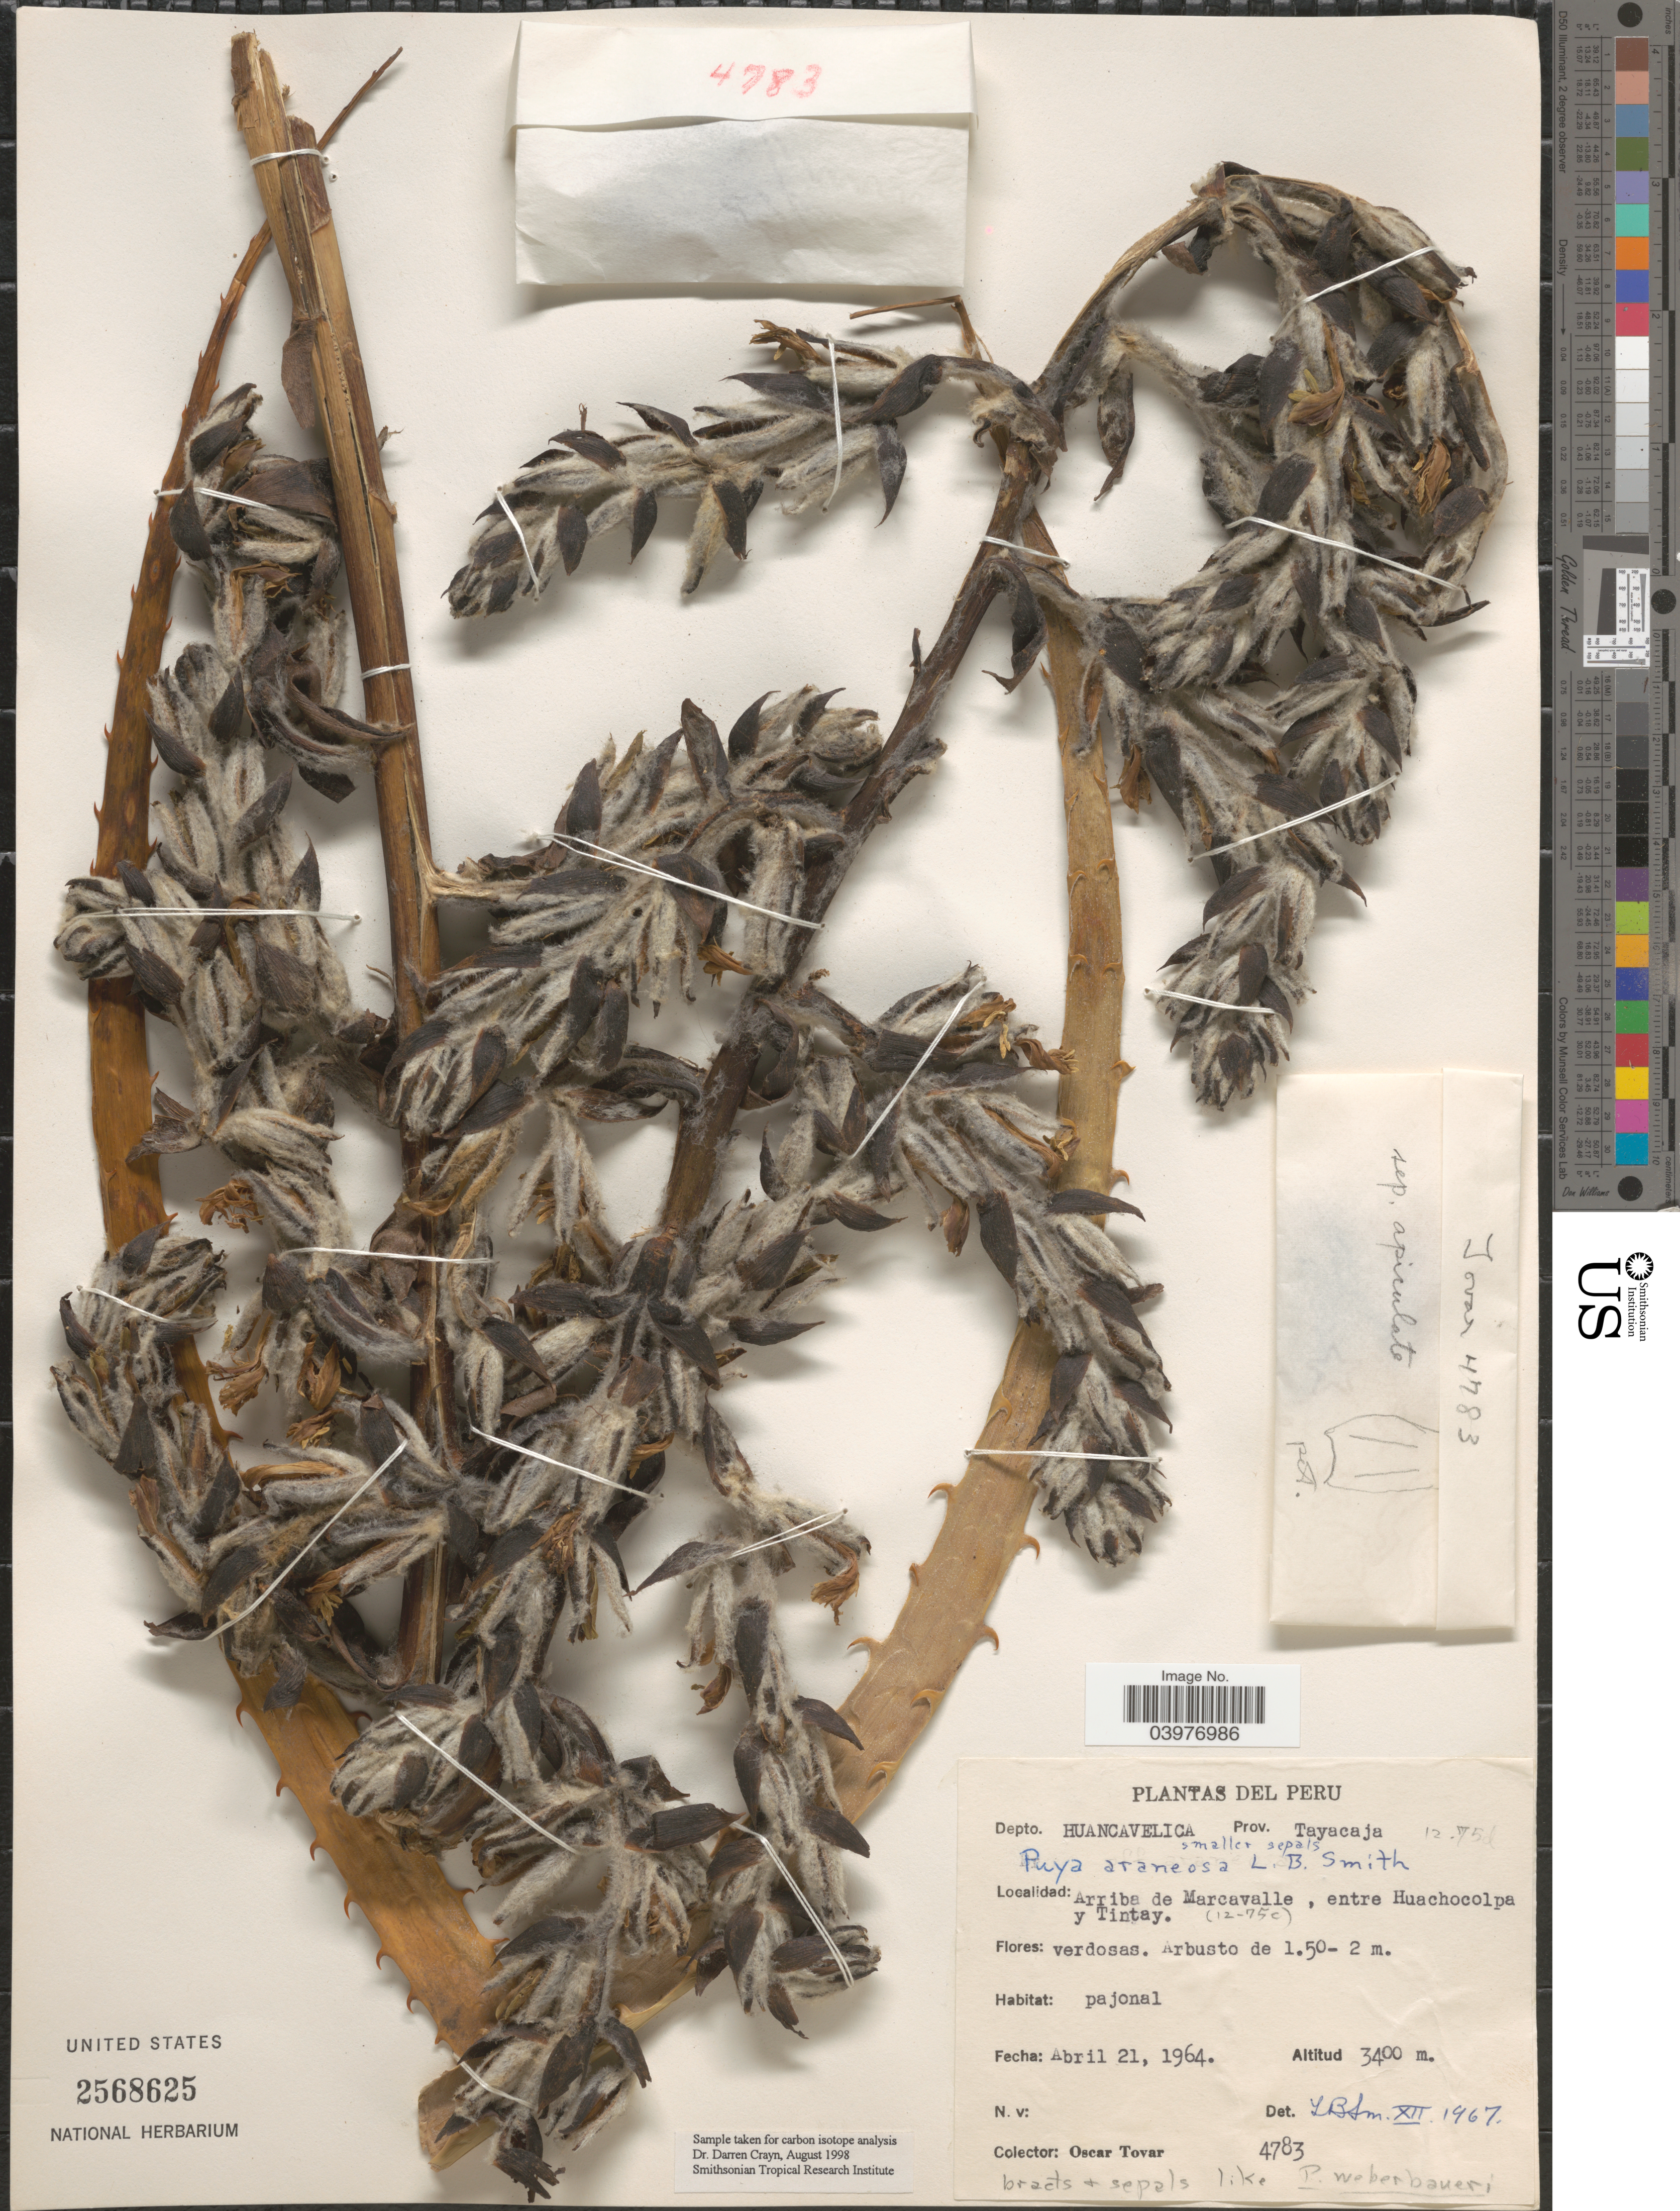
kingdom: Plantae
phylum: Tracheophyta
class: Liliopsida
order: Poales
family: Bromeliaceae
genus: Puya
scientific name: Puya araneosa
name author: L.B. Sm.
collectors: Ó. Tovar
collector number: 4783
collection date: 1964-04-21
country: Peru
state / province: Huancavelica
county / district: Tayacaja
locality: Depto. Huancavelica. Prov. Tayacaja. Arriba de Marcavalle, entre Huachocolpa y Tintay.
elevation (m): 3400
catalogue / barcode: US 2568625